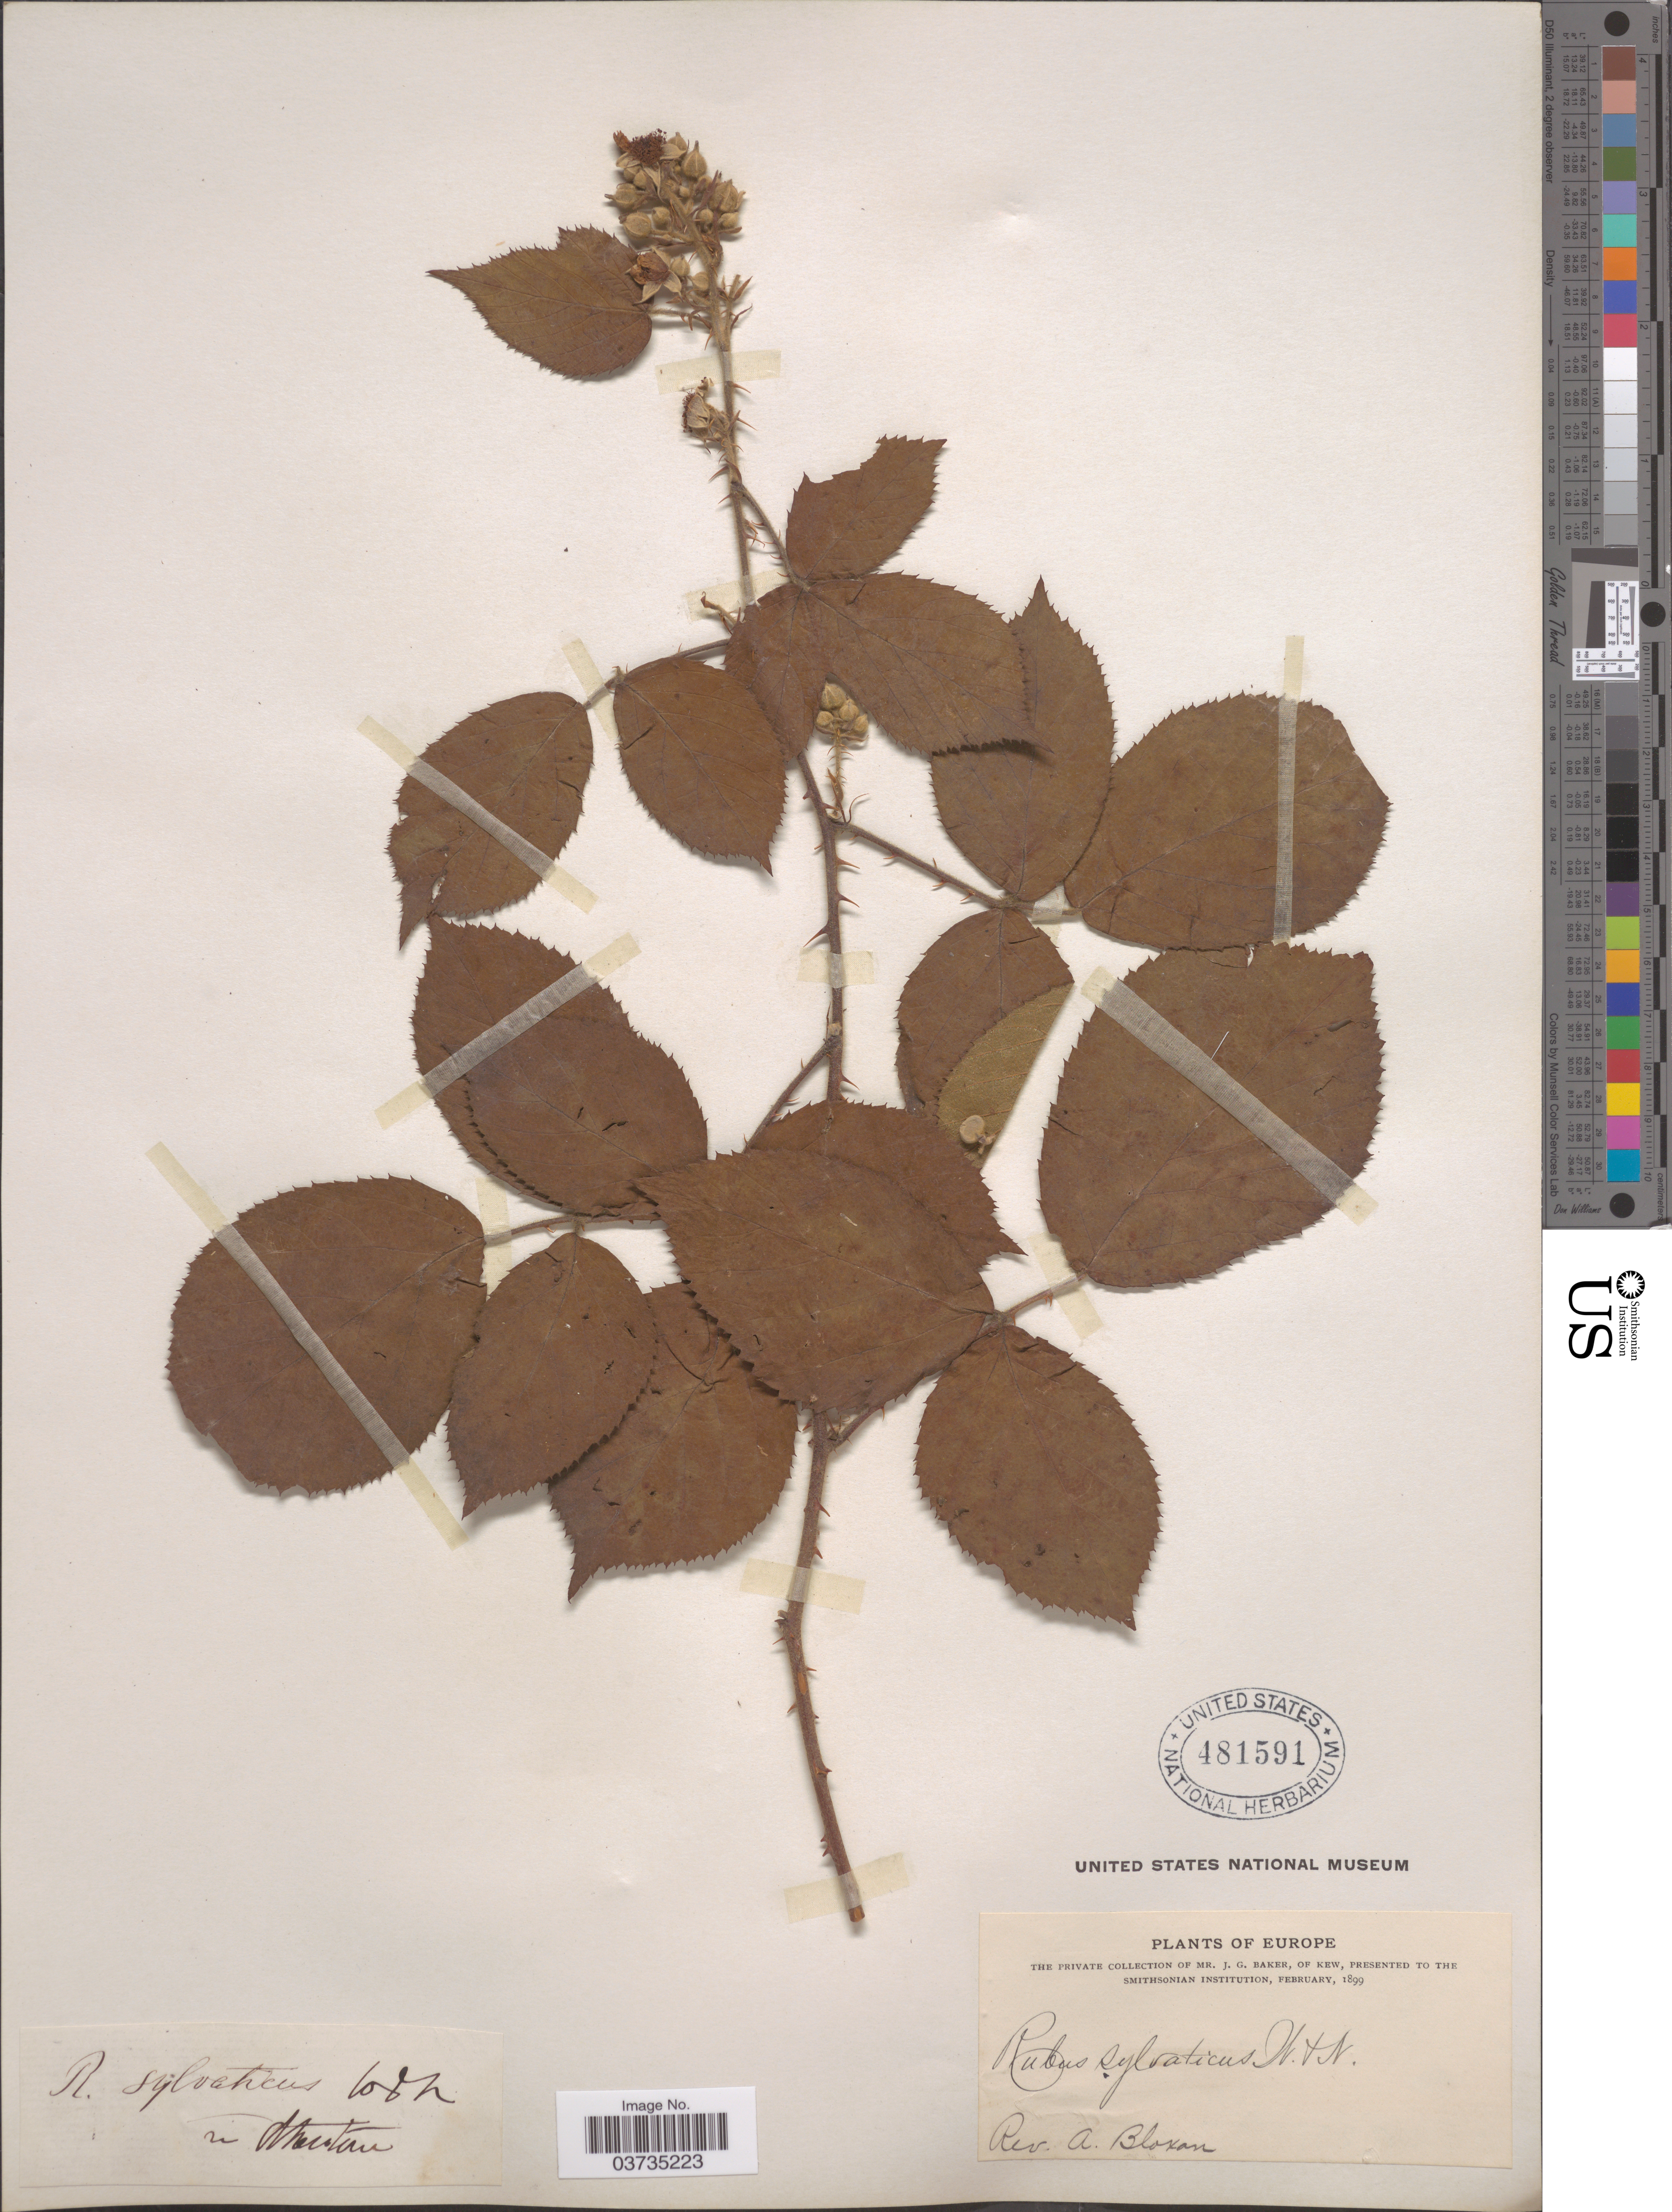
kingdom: Plantae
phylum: Tracheophyta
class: Magnoliopsida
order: Rosales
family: Rosaceae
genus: Rubus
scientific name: Rubus sylvaticus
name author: Weihe & Nees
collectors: A. Bloxam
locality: Europe. [illegible text]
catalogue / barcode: US 481591